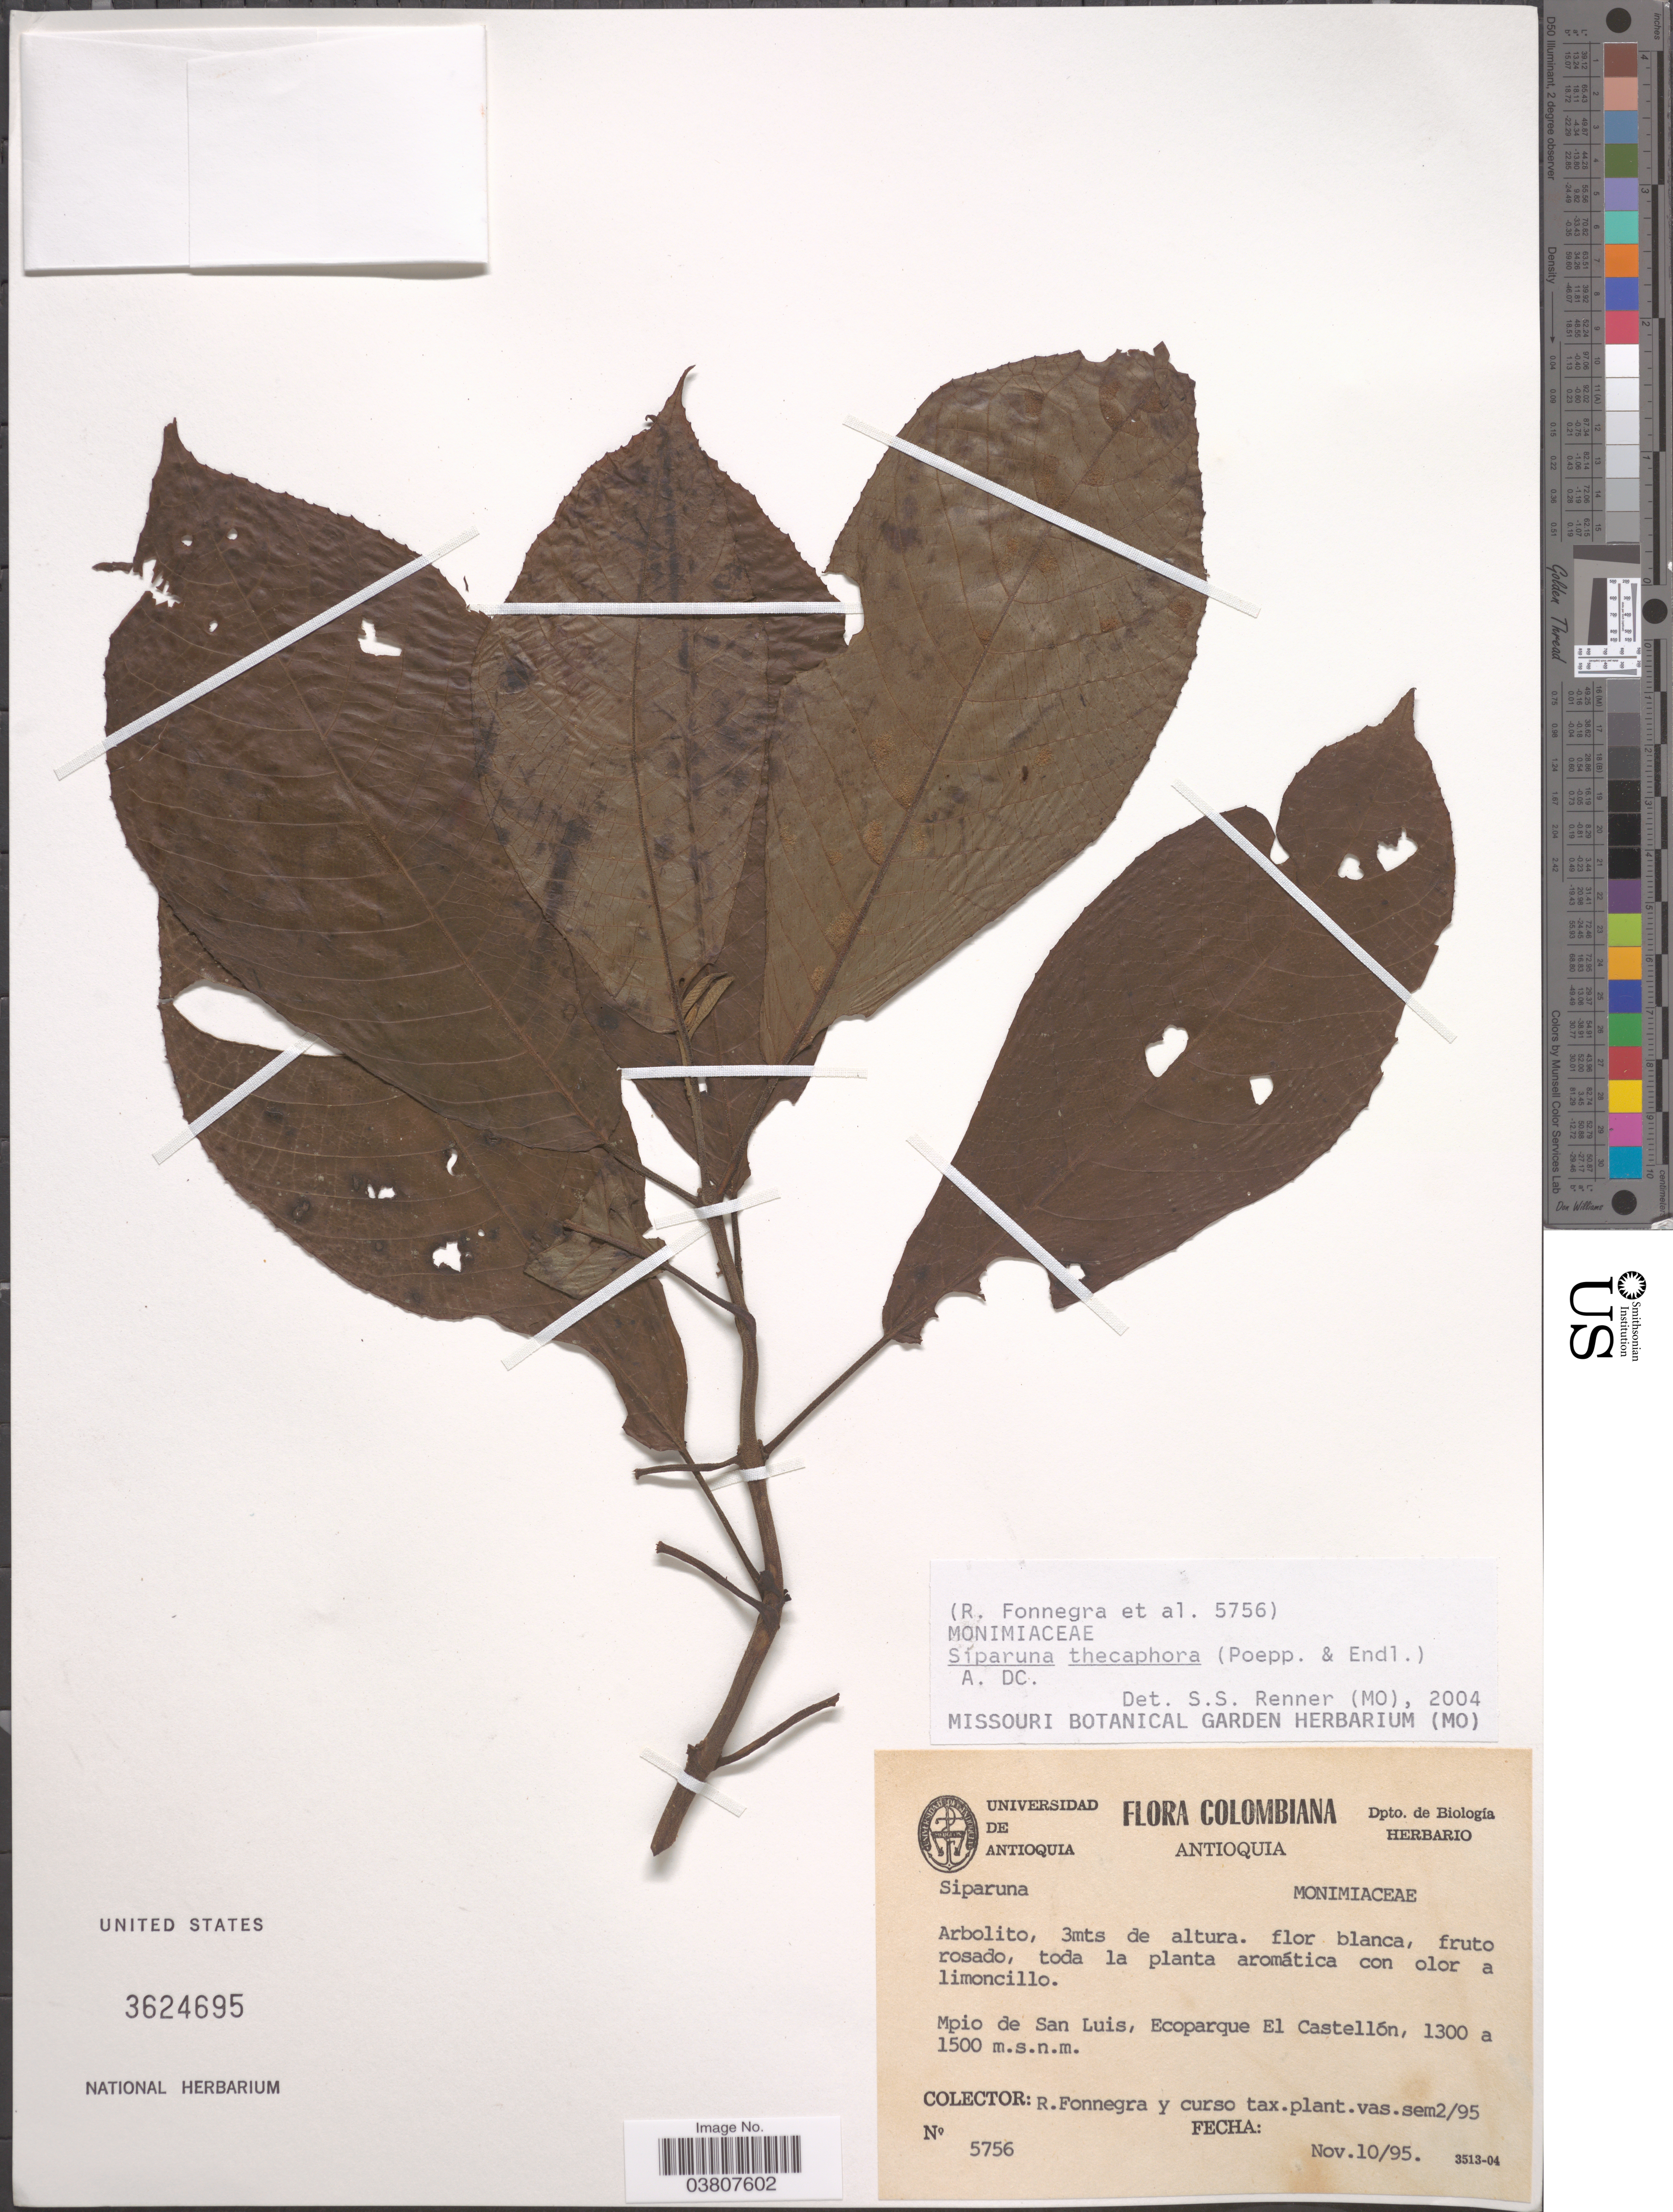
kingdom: Plantae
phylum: Tracheophyta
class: Magnoliopsida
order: Laurales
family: Siparunaceae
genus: Siparuna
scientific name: Siparuna thecaphora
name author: (Poepp. & Endl.) A. DC.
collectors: R. Fonnegra G. & Curso tax. plant. vas. sem. 2/95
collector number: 5756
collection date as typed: Transcribed d/m/y: 10/11/95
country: Colombia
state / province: Antioquia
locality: Mpio de San Luis, Ecoparque El Castellón.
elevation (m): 1300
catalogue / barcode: US 3624695